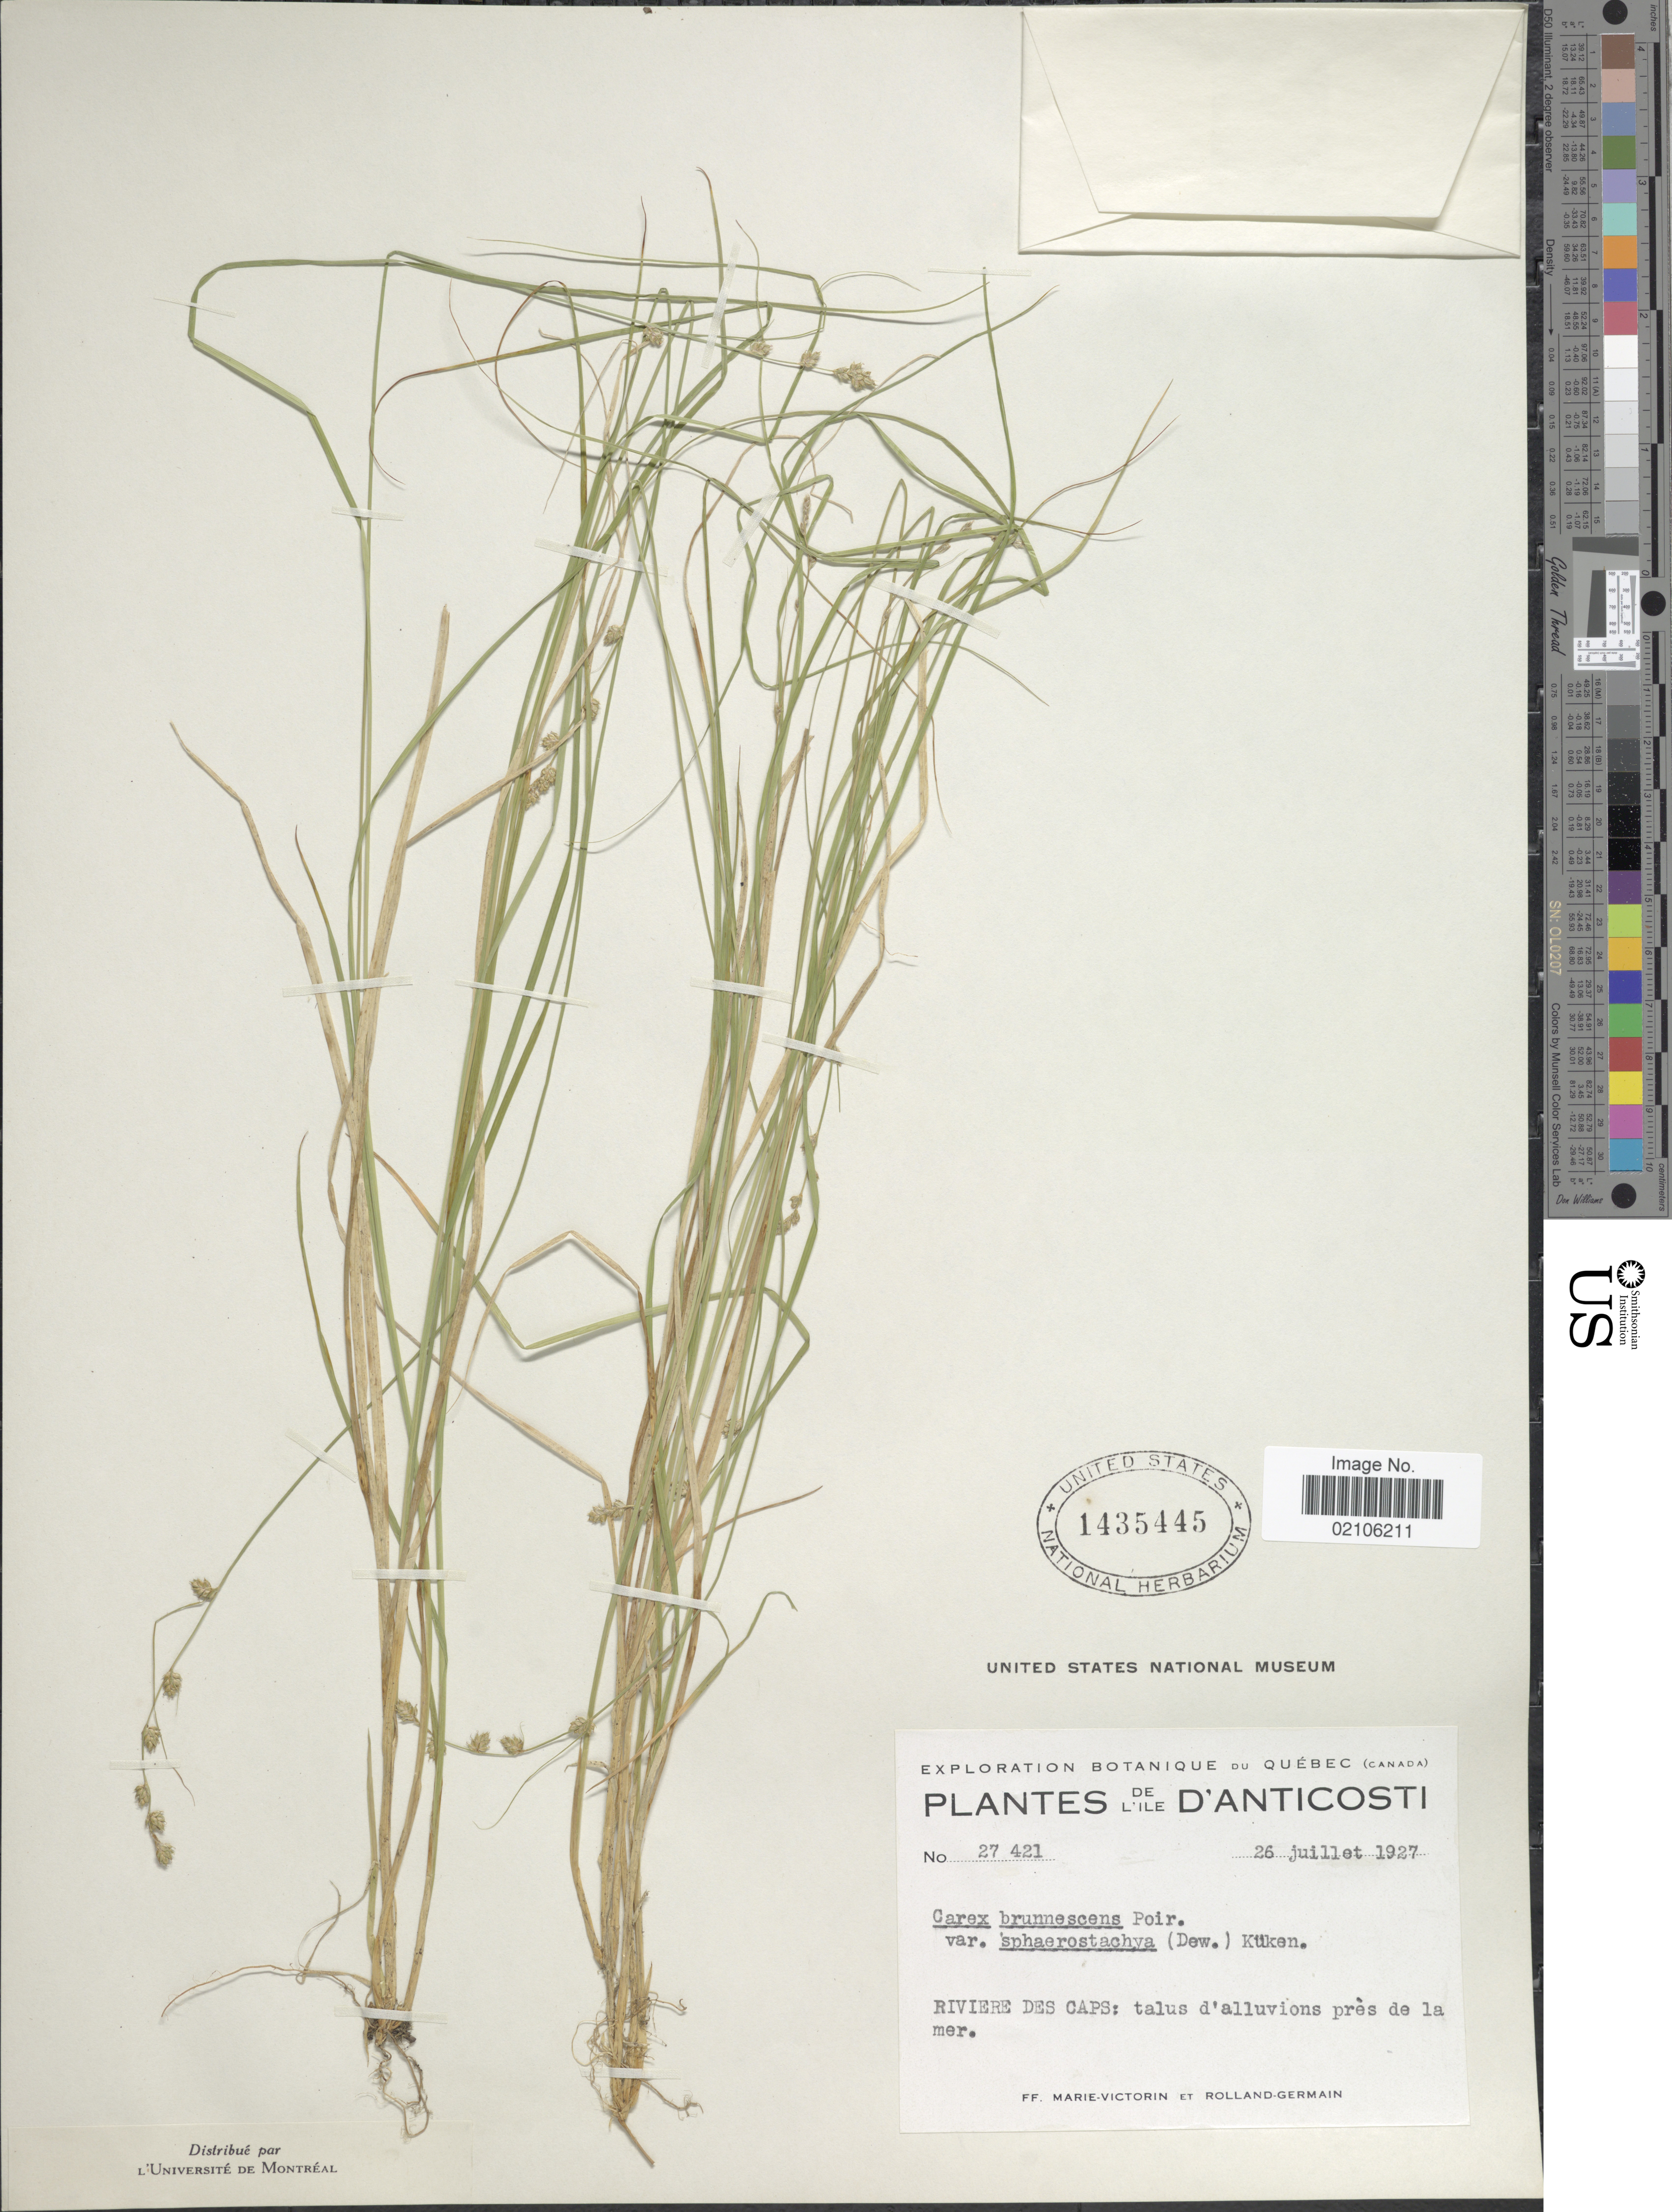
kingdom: Plantae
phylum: Tracheophyta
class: Liliopsida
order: Poales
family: Cyperaceae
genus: Carex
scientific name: Carex brunnescens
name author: (Pers.) Poir.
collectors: F. Marie-Victorin & Rolland-Germain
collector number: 27421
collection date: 1927-07-26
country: Canada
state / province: Quebec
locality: Botanique du Quebec, de L'ile D'Anticosti, Riviere des Caps: talus d'alluvions pres de la mer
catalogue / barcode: US 1435445